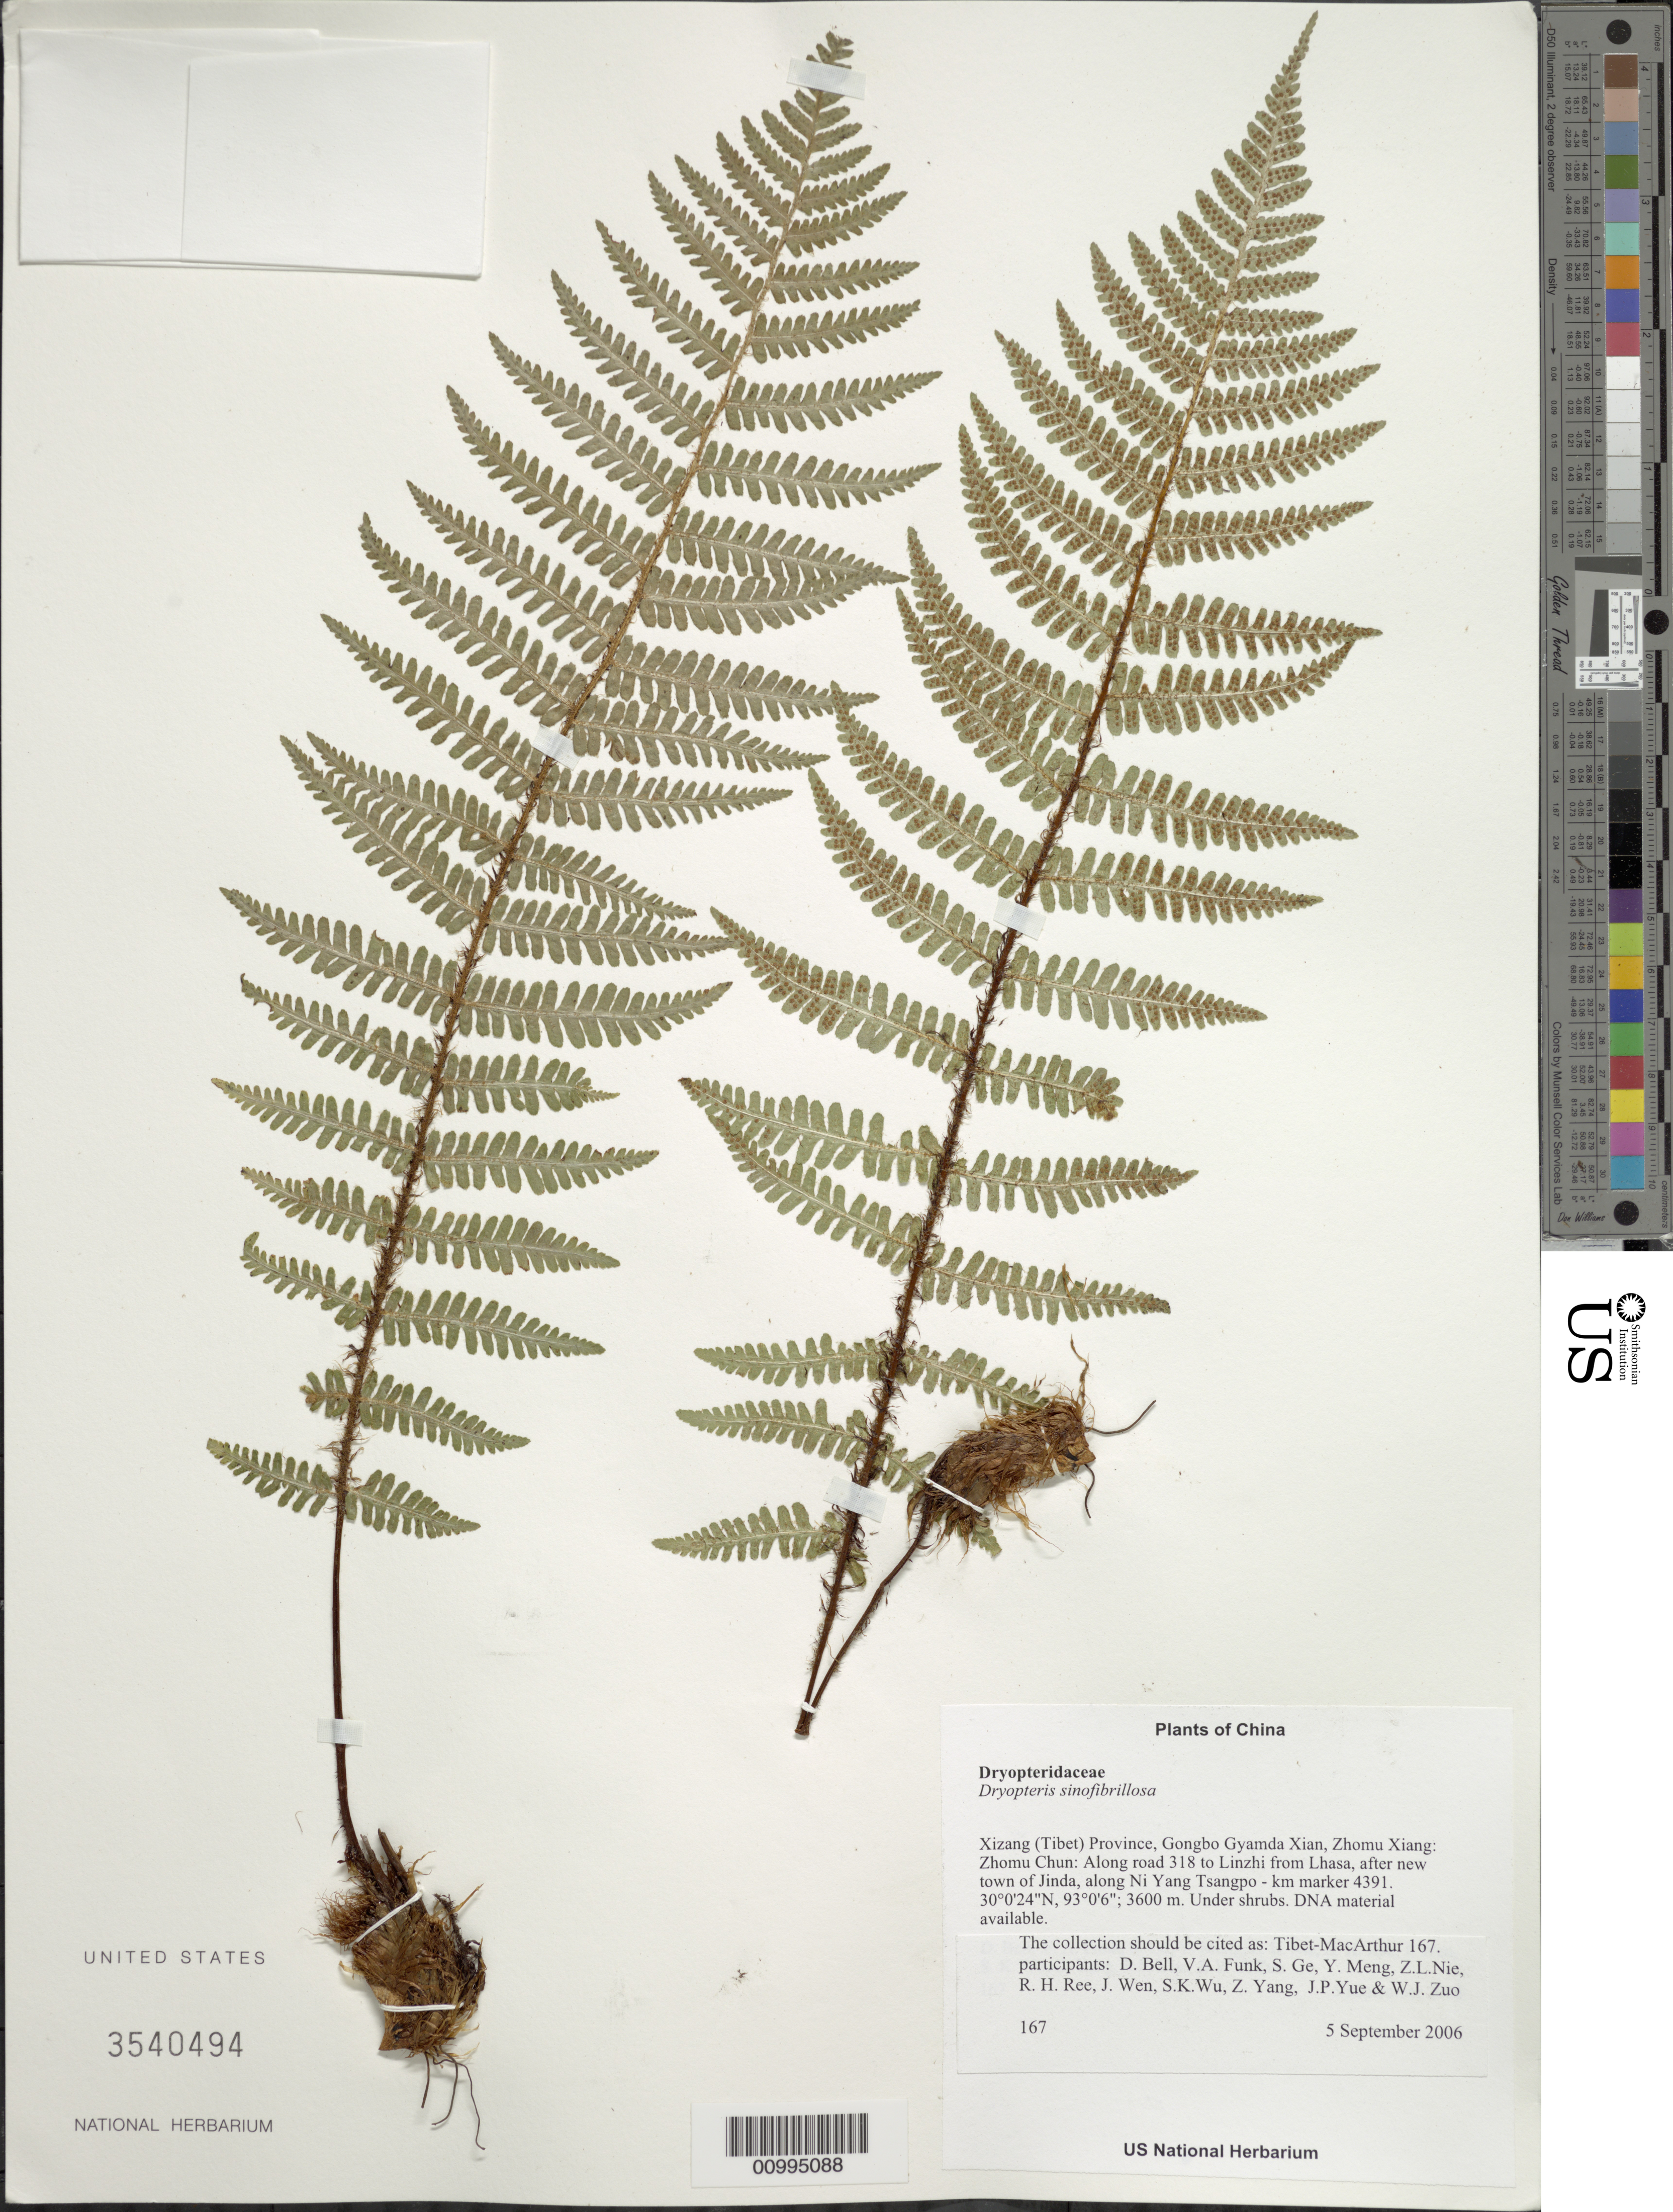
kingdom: Plantae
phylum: Tracheophyta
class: Polypodiopsida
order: Polypodiales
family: Dryopteridaceae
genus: Dryopteris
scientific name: Dryopteris sinofibrillosa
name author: Ching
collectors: Tibet-MacArthur, D. A. Bell, V. Funk, S. Ge, Y. Meng, Z. Nie, R. Ree, J. Wen, S. K. Wu, Z. Yang, J. Yue & W. Zuo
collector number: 167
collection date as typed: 05 Sep 2006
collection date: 2006-09-05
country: China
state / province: Xizang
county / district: Gongbo Gyamda Xian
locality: Zhomu Xiang: Zhomu Chun. Along road 318 to Linzhi from Lhasa, after new town of Jinda, along Ni Yang Tsangpo - km marker 4391.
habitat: Slope with Quercus, Salix, and Berberis, edges of thickets, and disturbed areas beside road. Under shrubs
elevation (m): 3600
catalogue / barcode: US 3540494